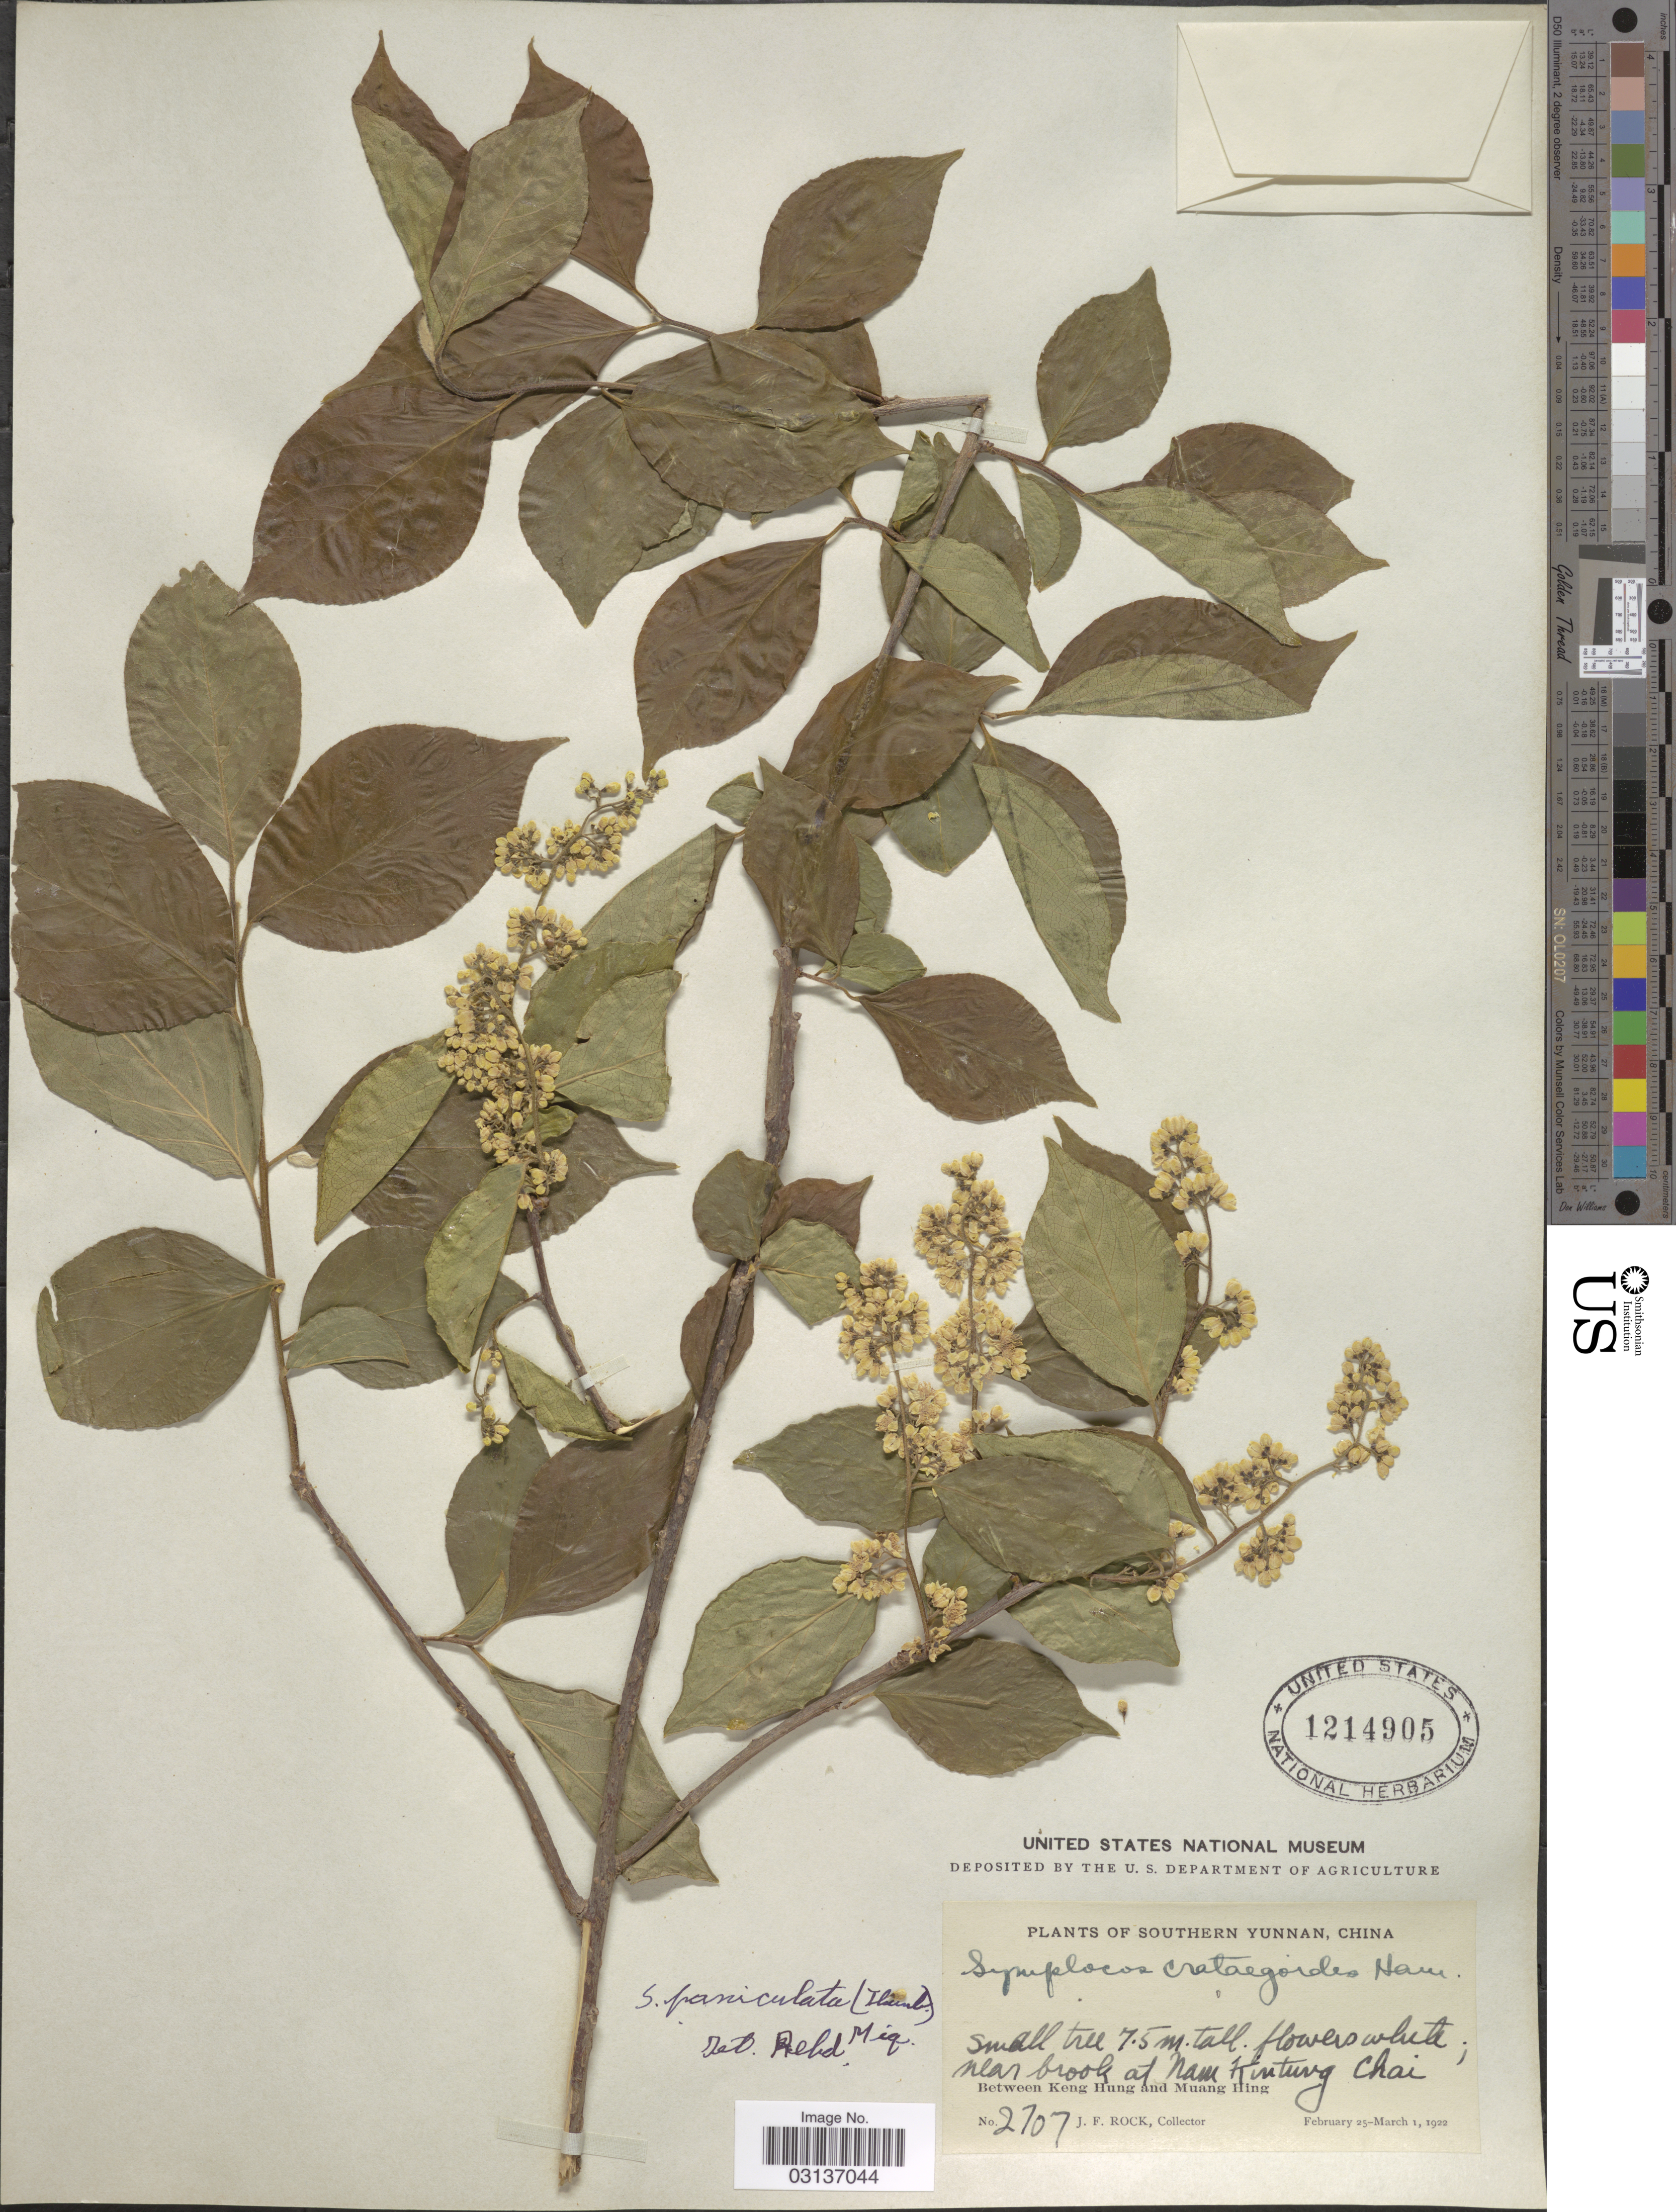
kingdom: Plantae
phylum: Tracheophyta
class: Magnoliopsida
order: Ericales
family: Symplocaceae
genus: Symplocos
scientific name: Symplocos paniculata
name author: Miq.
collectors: J. Rock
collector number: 2707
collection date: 1922-02-25/1922-03-01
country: China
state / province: Yunnan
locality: Southern Yunnan. Near brook at Nam Kintung Chai. Between Keng Huang and Muang Hing.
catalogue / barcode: US 1214905